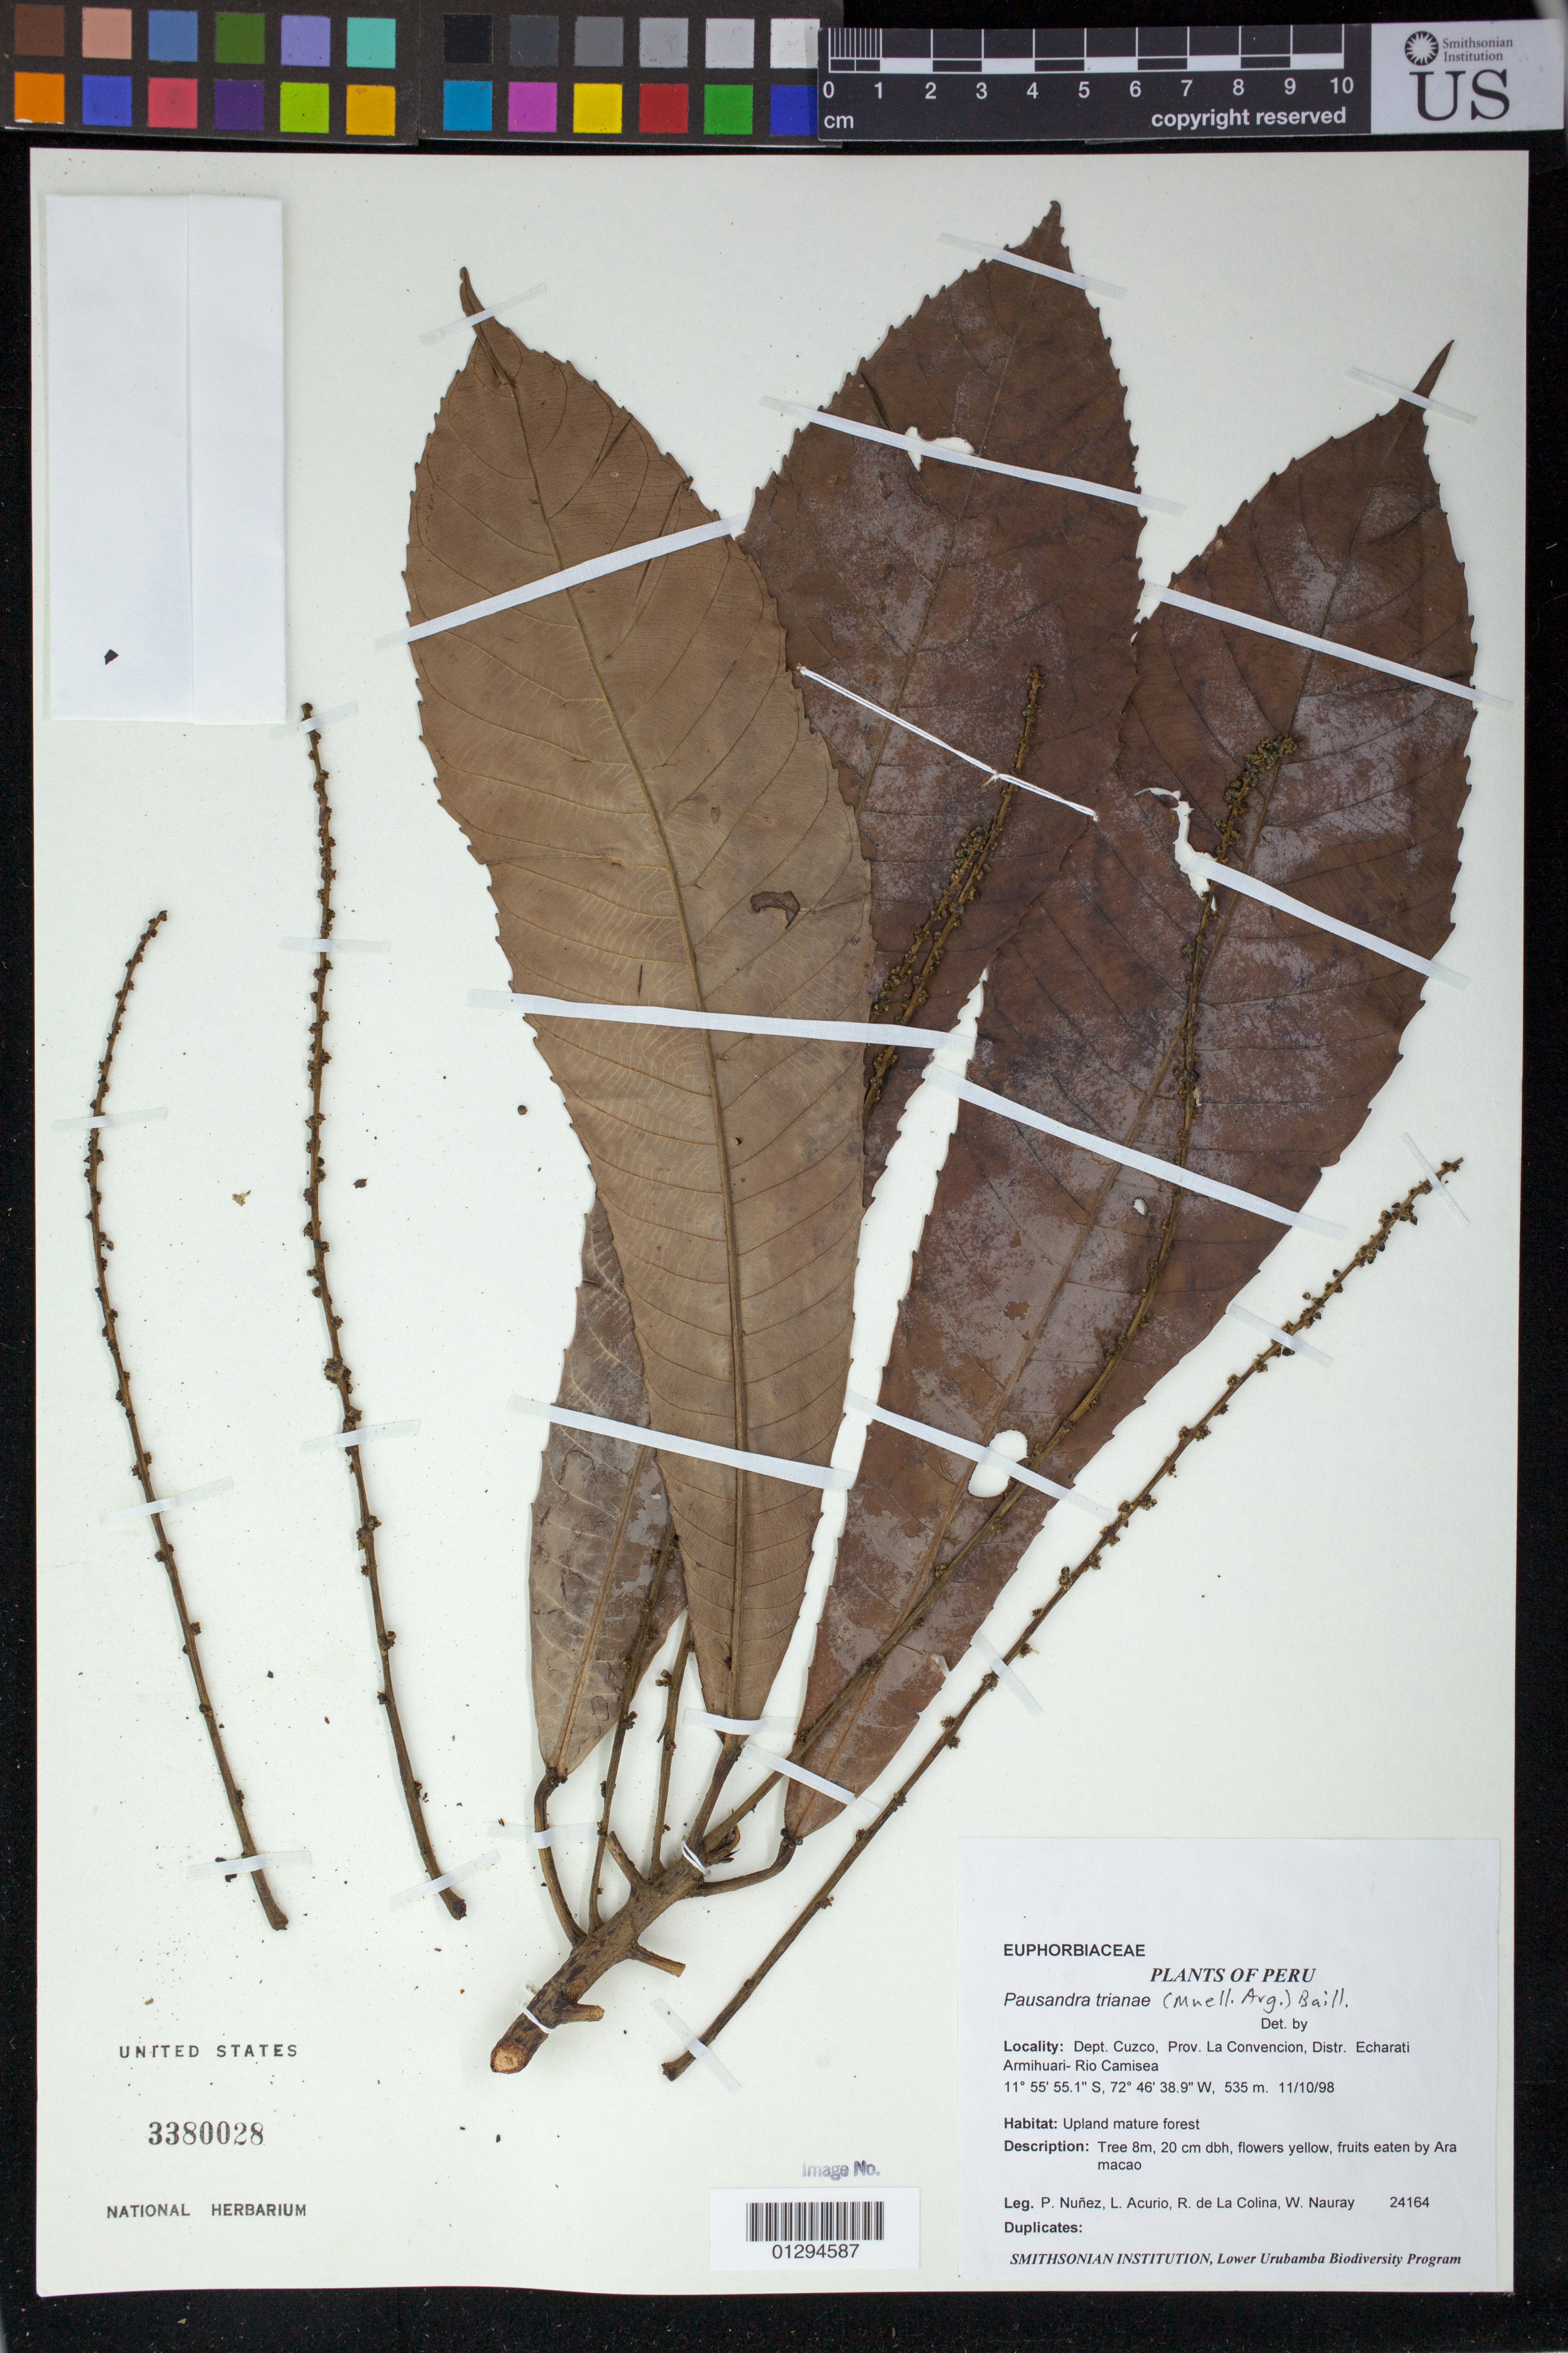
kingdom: Plantae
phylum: Tracheophyta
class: Magnoliopsida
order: Malpighiales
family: Euphorbiaceae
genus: Pausandra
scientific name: Pausandra trianae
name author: (Müll. Arg.) Baill.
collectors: P. Nuñez V., L. Acurio, R. de La Colina & W. Nauray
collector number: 24164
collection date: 1998-10-11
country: Peru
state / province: Cusco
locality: Province: La Convencion, Dist: Echarati [Echarate] Armihuari- Rio Camisea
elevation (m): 535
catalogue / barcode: US 3380028